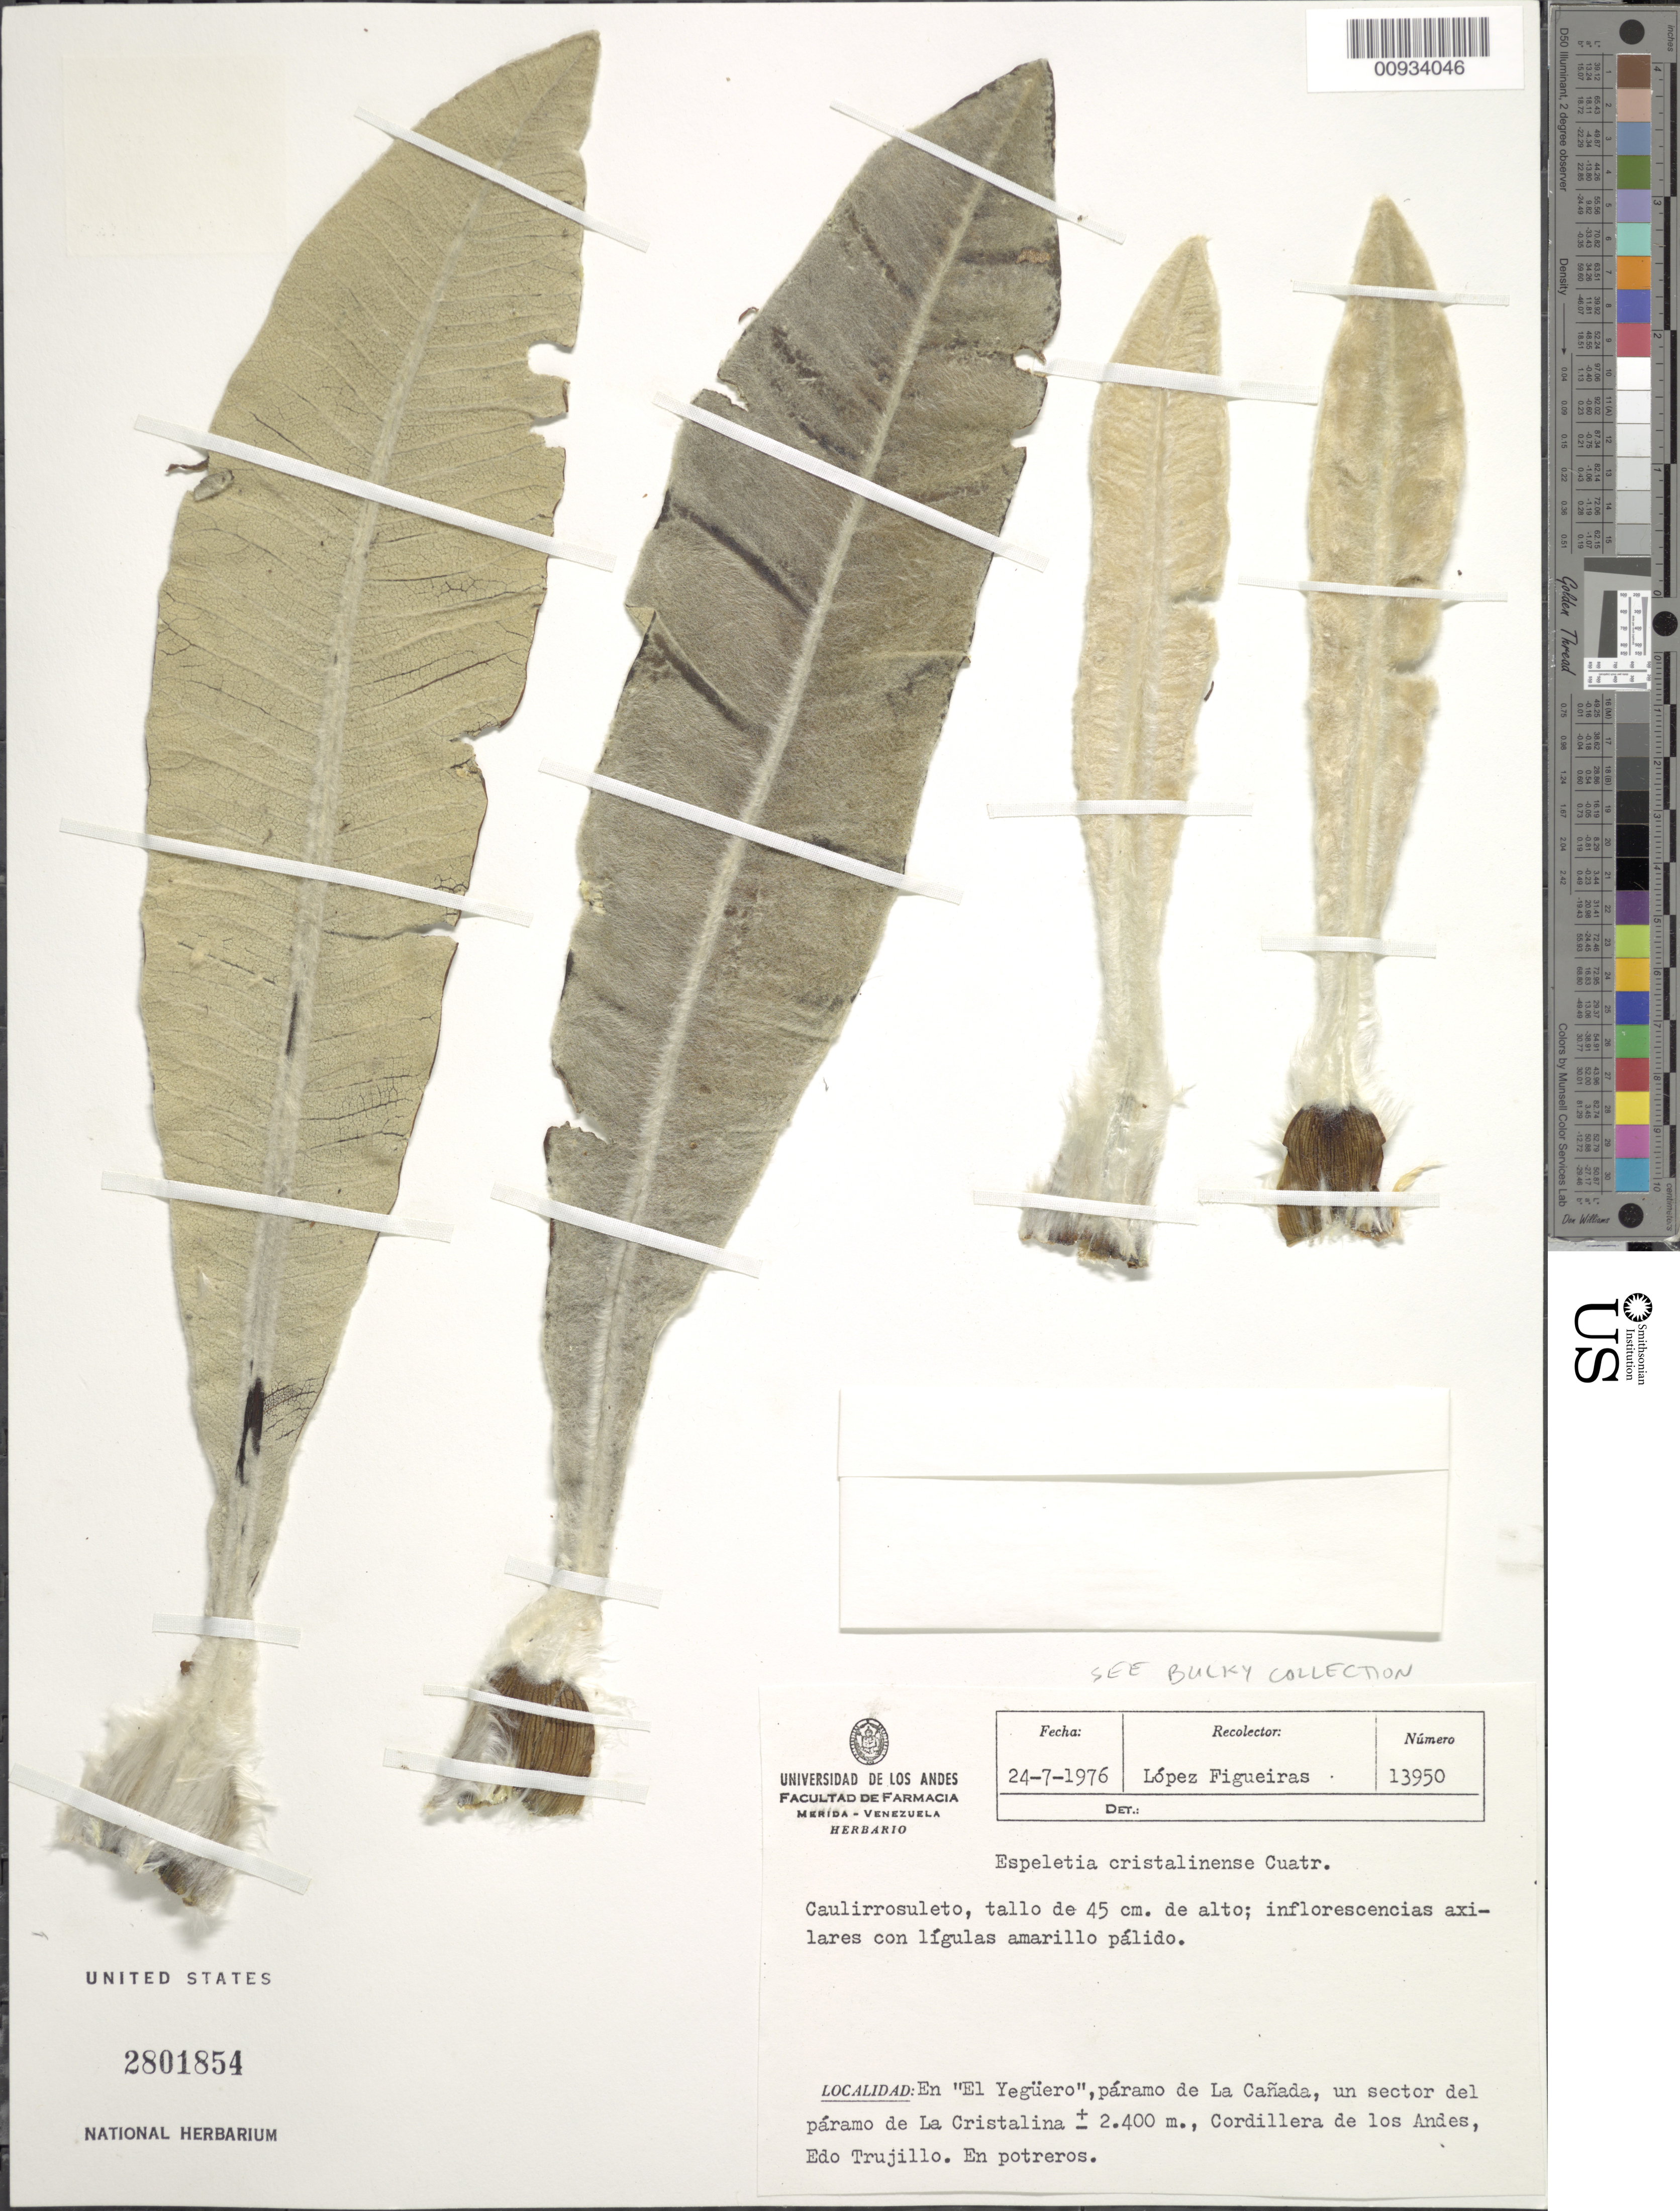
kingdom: Plantae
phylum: Tracheophyta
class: Magnoliopsida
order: Asterales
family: Asteraceae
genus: Espeletiopsis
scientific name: Espeletiopsis cristalinensis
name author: (Cuatrec.) Cuatrec.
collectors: M. López Figueiras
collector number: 13950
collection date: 1976-07-24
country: Venezuela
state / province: Trujillo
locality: En "El Yeguero", paramo de La Cañada, un sector del paramo de La Cristalina. Cordillera de los Andes, Edo Trujillo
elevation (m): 2400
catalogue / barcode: US 2801854